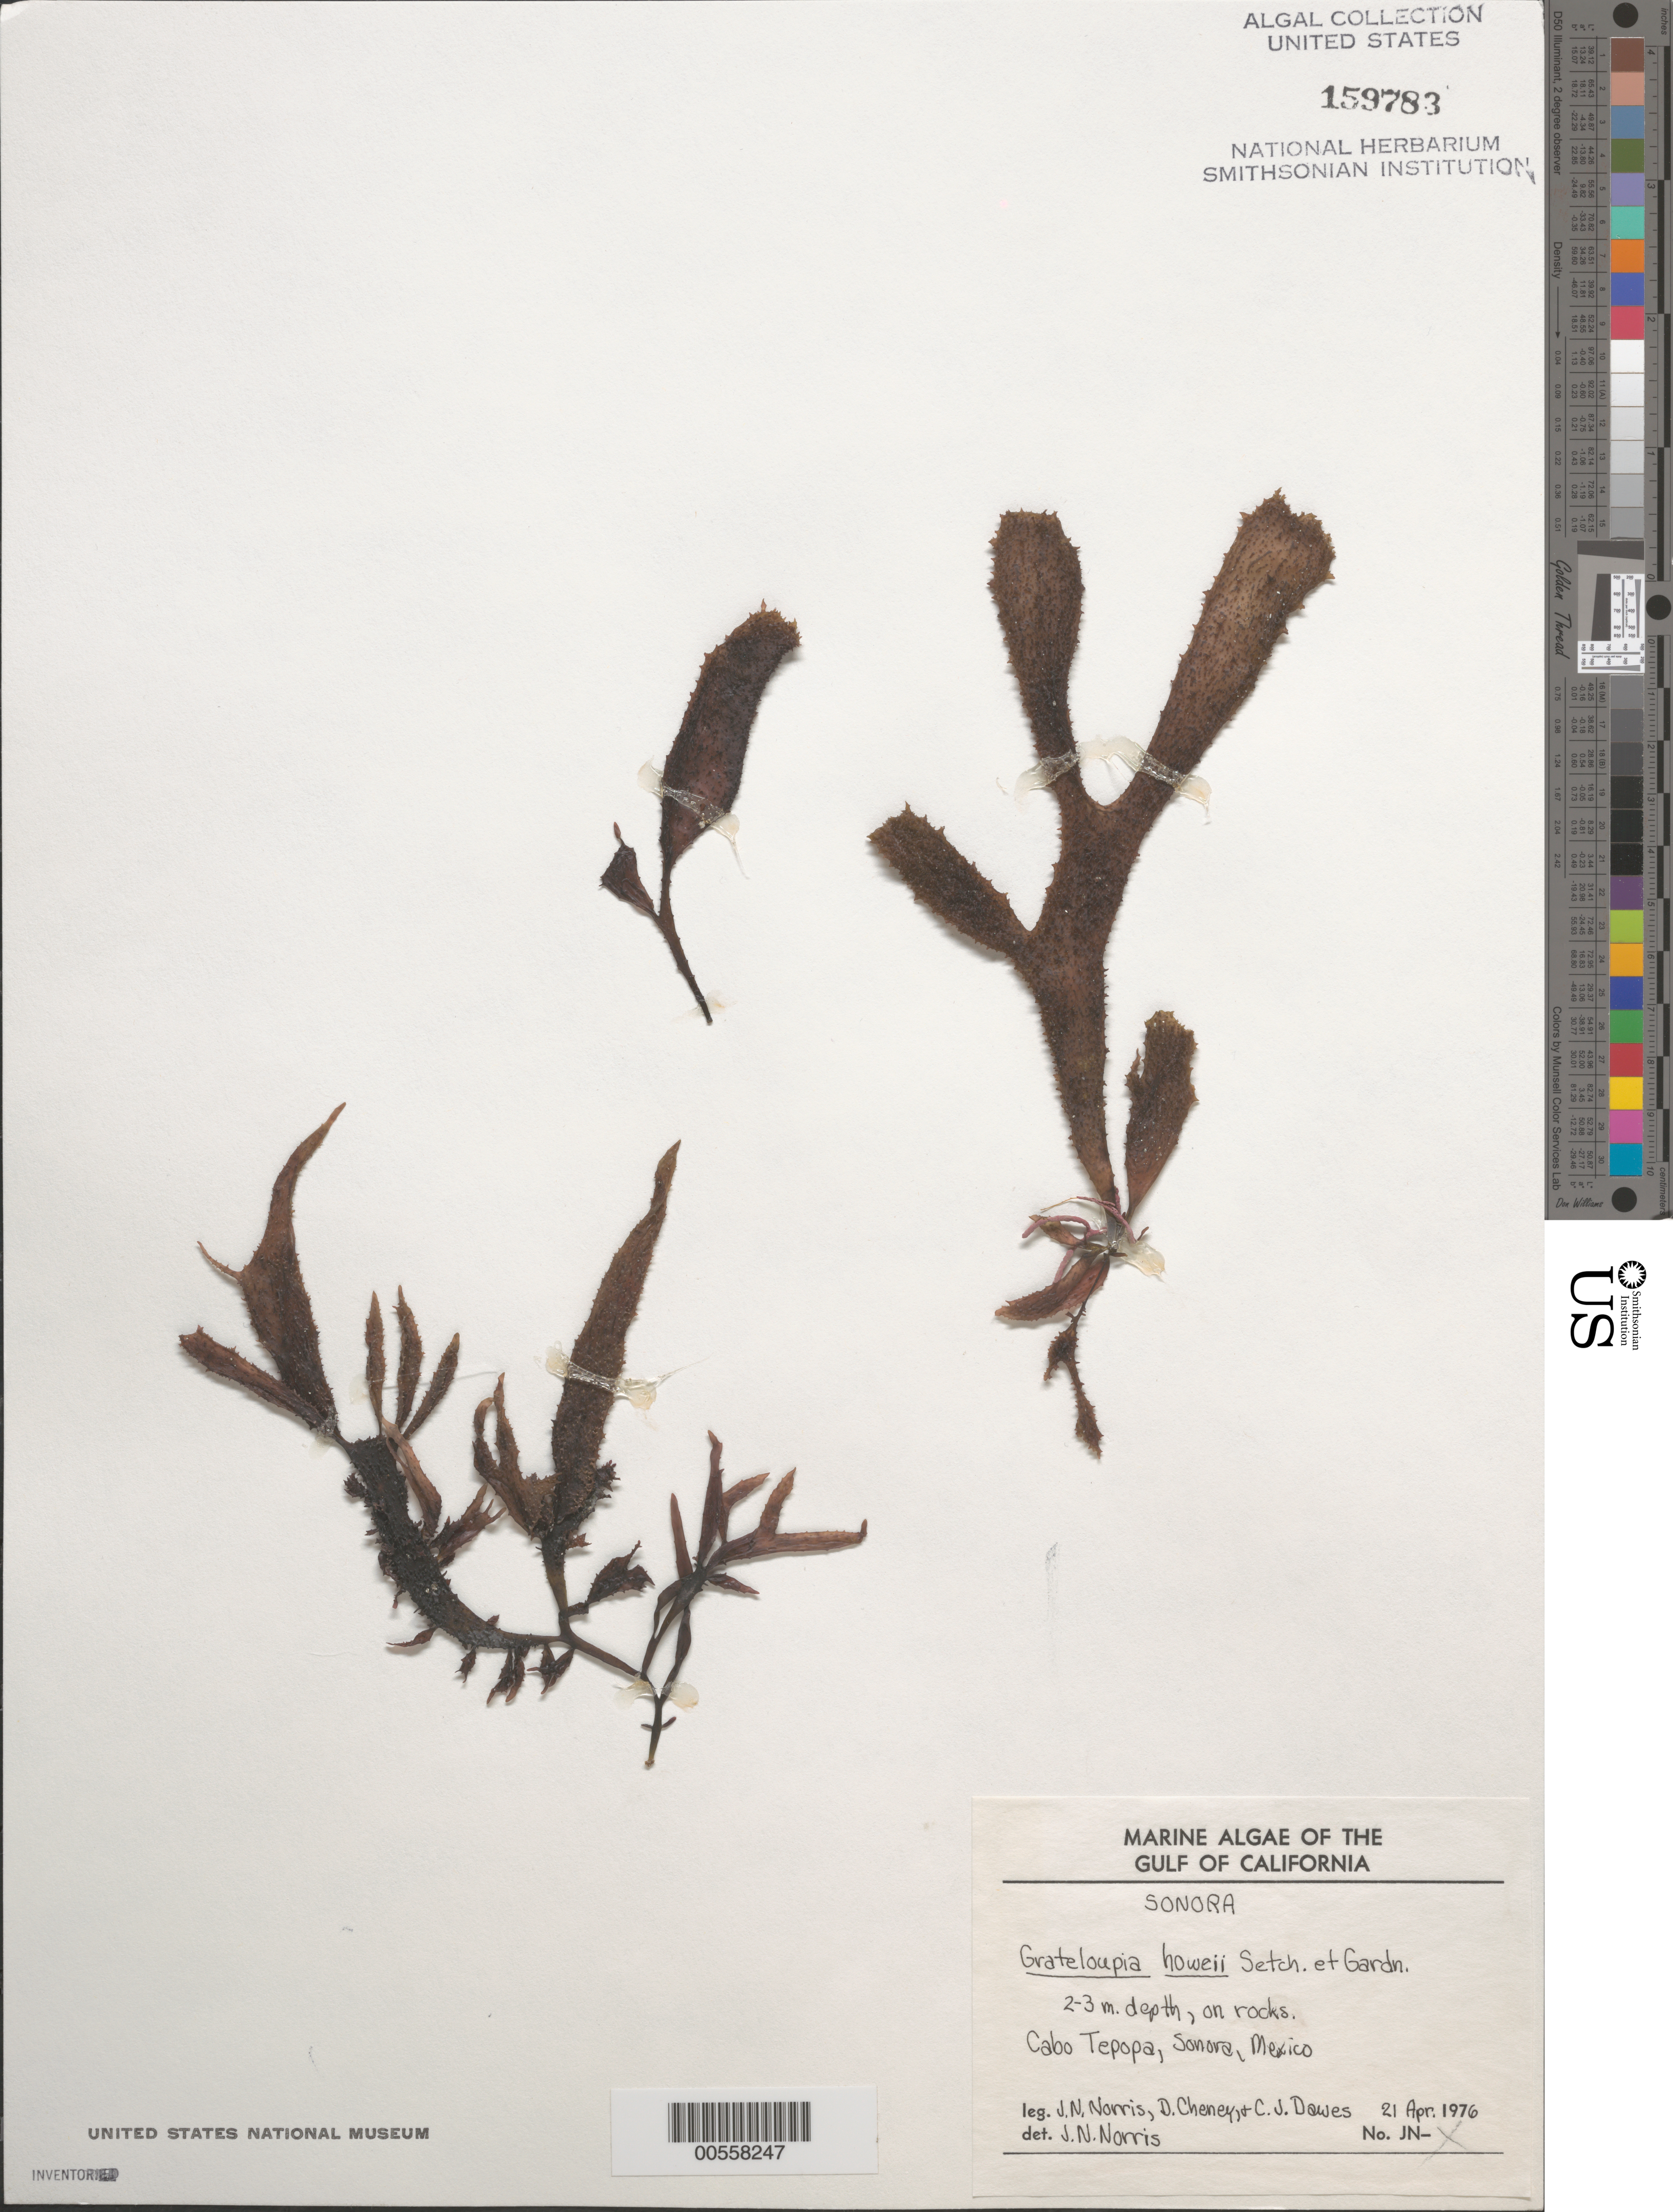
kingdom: Plantae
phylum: Rhodophyta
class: Florideophyceae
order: Halymeniales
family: Halymeniaceae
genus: Grateloupia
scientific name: Grateloupia howeii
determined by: Norris, James N.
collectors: J. N. Norris, D. Cheney & C. Dawes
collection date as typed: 21 Jun 1976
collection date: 1976-06-21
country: Mexico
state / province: Sonora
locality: Cabo Tepopa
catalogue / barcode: US 159783